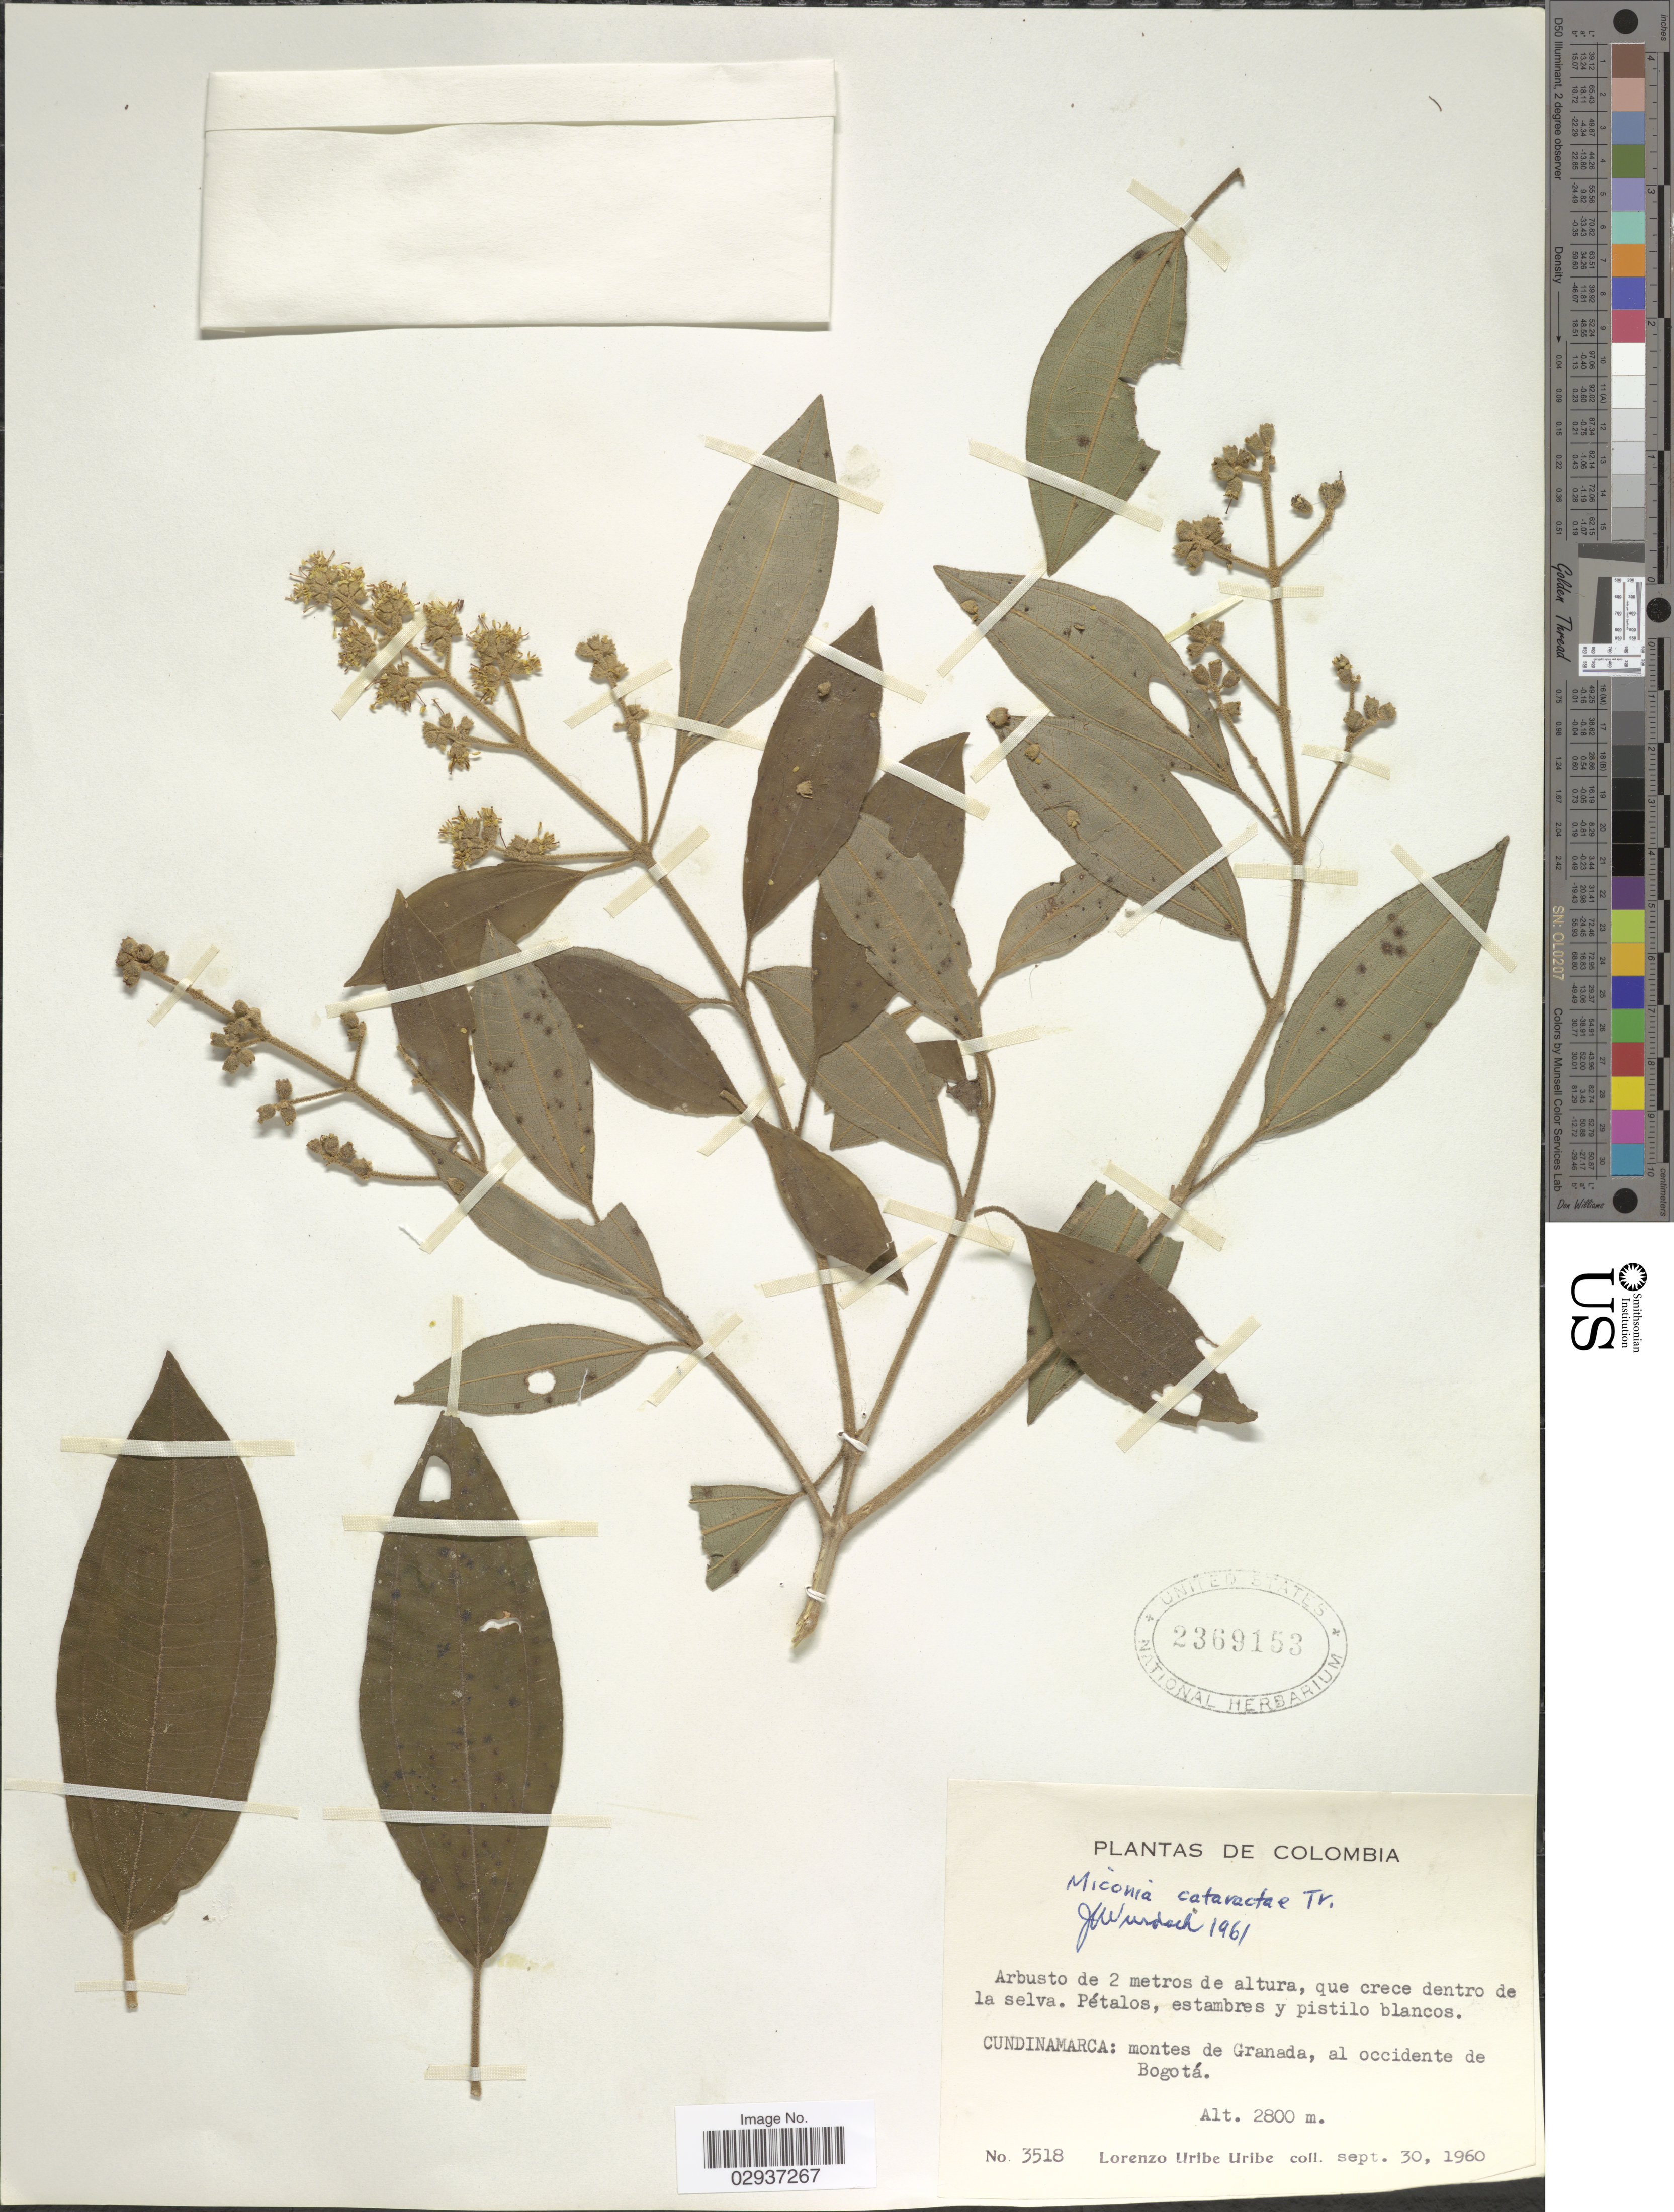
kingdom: Plantae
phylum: Tracheophyta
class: Magnoliopsida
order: Myrtales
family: Melastomataceae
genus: Miconia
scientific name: Miconia cataractae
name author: Triana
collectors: L. Uribe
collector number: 3518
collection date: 1960-09-30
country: Colombia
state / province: Cundinamarca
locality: Cundinamarca: montes de Granada, al occidente de Bogotá.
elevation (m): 2800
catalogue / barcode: US 2369153